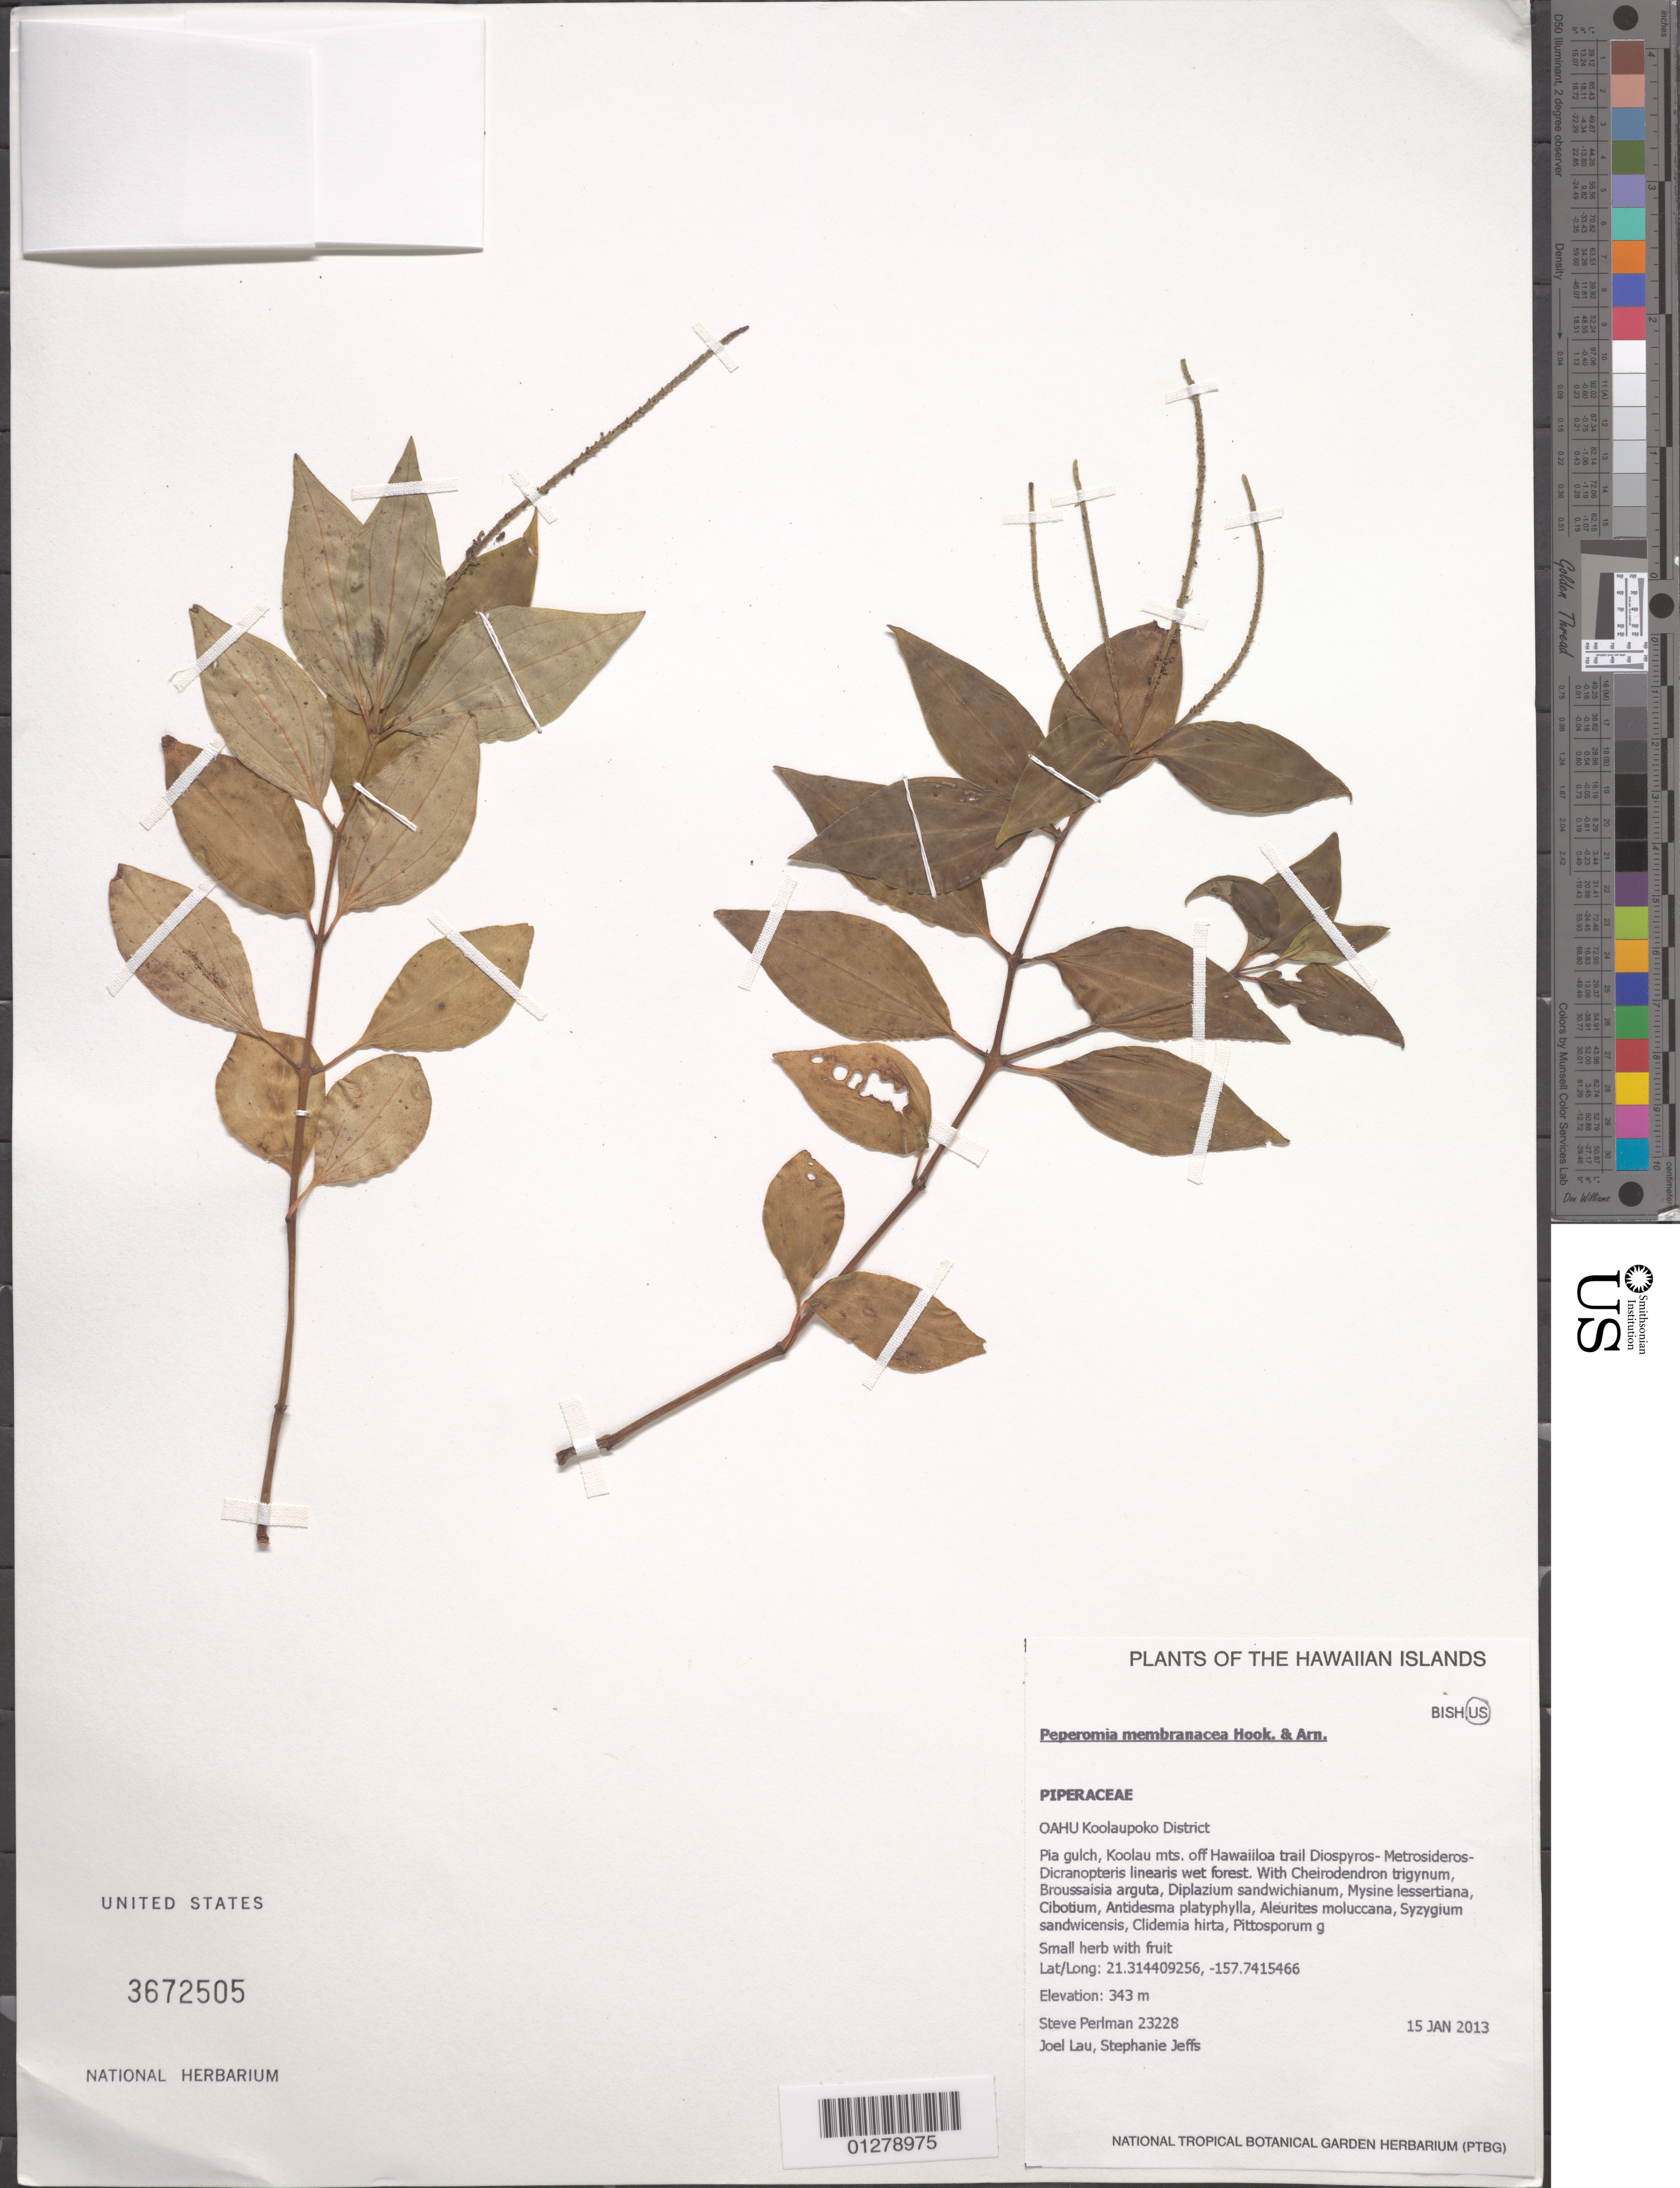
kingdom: Plantae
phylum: Tracheophyta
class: Magnoliopsida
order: Piperales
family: Piperaceae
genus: Peperomia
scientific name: Peperomia membranacea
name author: Hook. & Arn.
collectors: S. P. Perlman, J. Lau & S. Jeffs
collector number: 23228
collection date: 2013-01-15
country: United States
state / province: Hawaii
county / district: Honolulu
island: Oahu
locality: Koolaupoki District, Pia Gulch, Koolau Mts., off Hawaiiloa Trail.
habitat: Wet forest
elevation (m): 343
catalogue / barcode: US 3672505